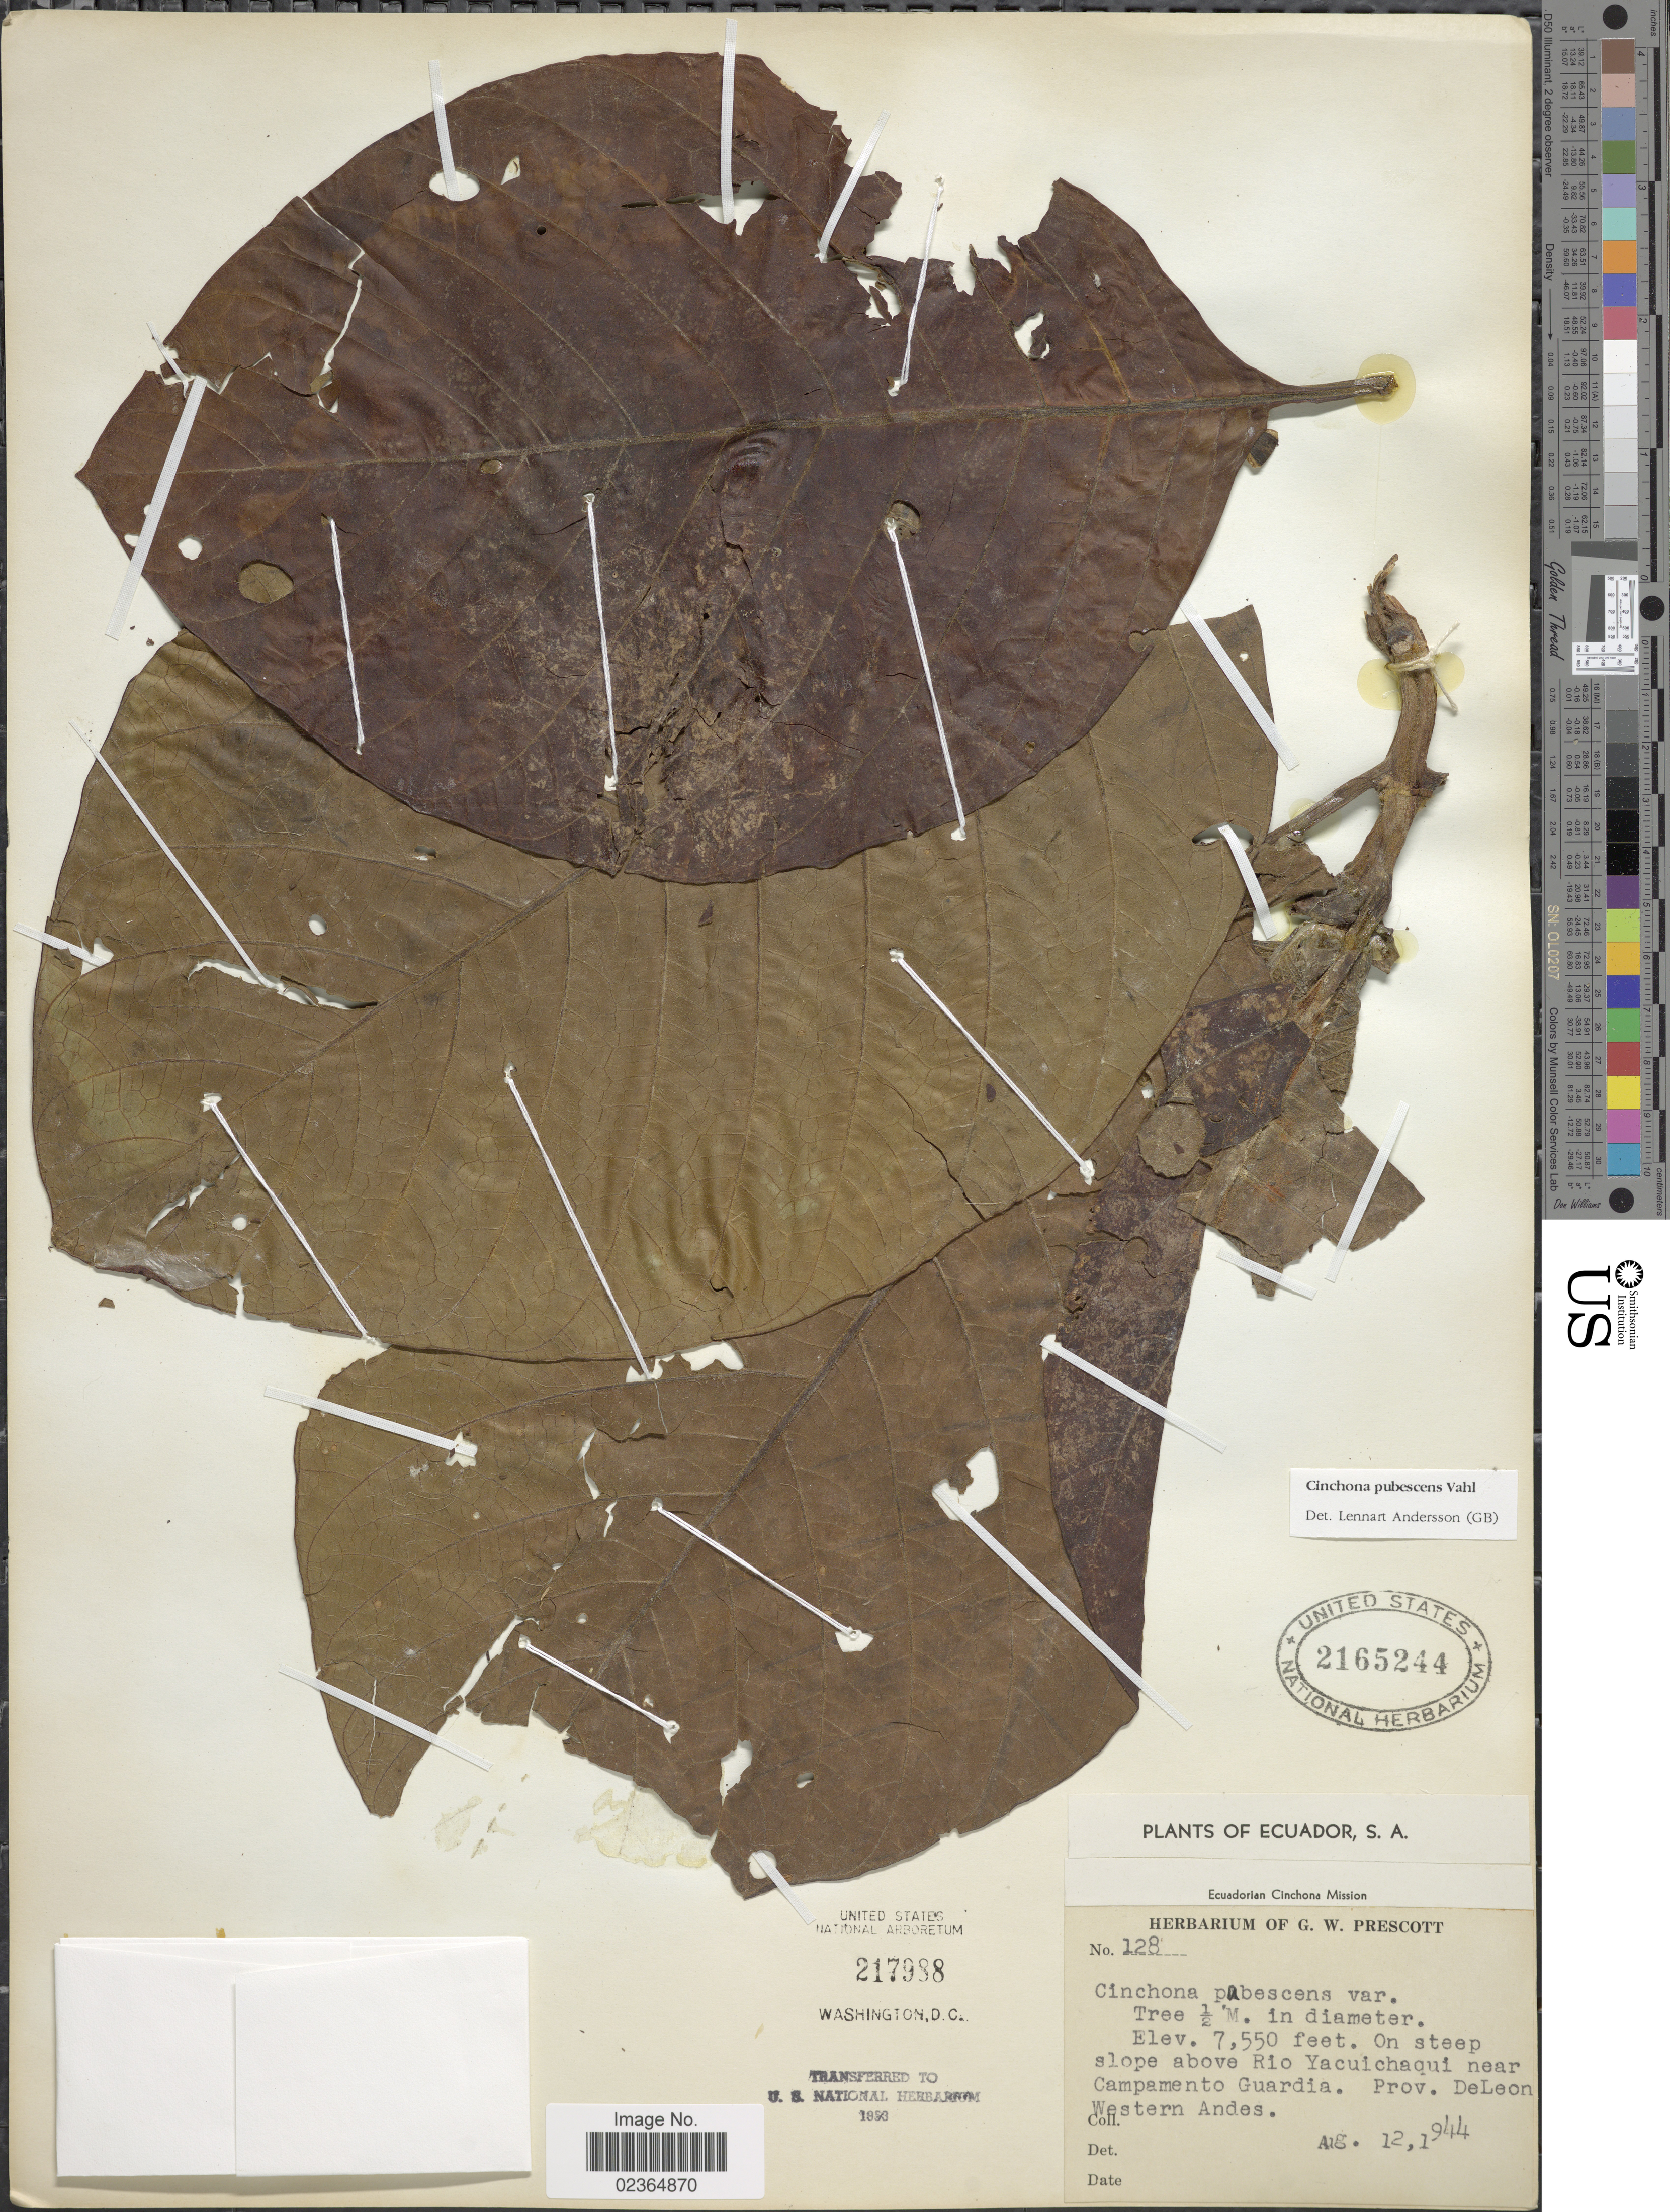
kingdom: Plantae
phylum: Tracheophyta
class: Magnoliopsida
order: Gentianales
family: Rubiaceae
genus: Cinchona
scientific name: Cinchona pubescens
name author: Vahl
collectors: ex herb. G. W. Prescott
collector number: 128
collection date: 1944-08-12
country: Ecuador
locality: On steep above Rio Yacuichaqui near Campamento Guardia. Prov. DeLeon. Western Andes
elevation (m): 2301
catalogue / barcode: US 2165244